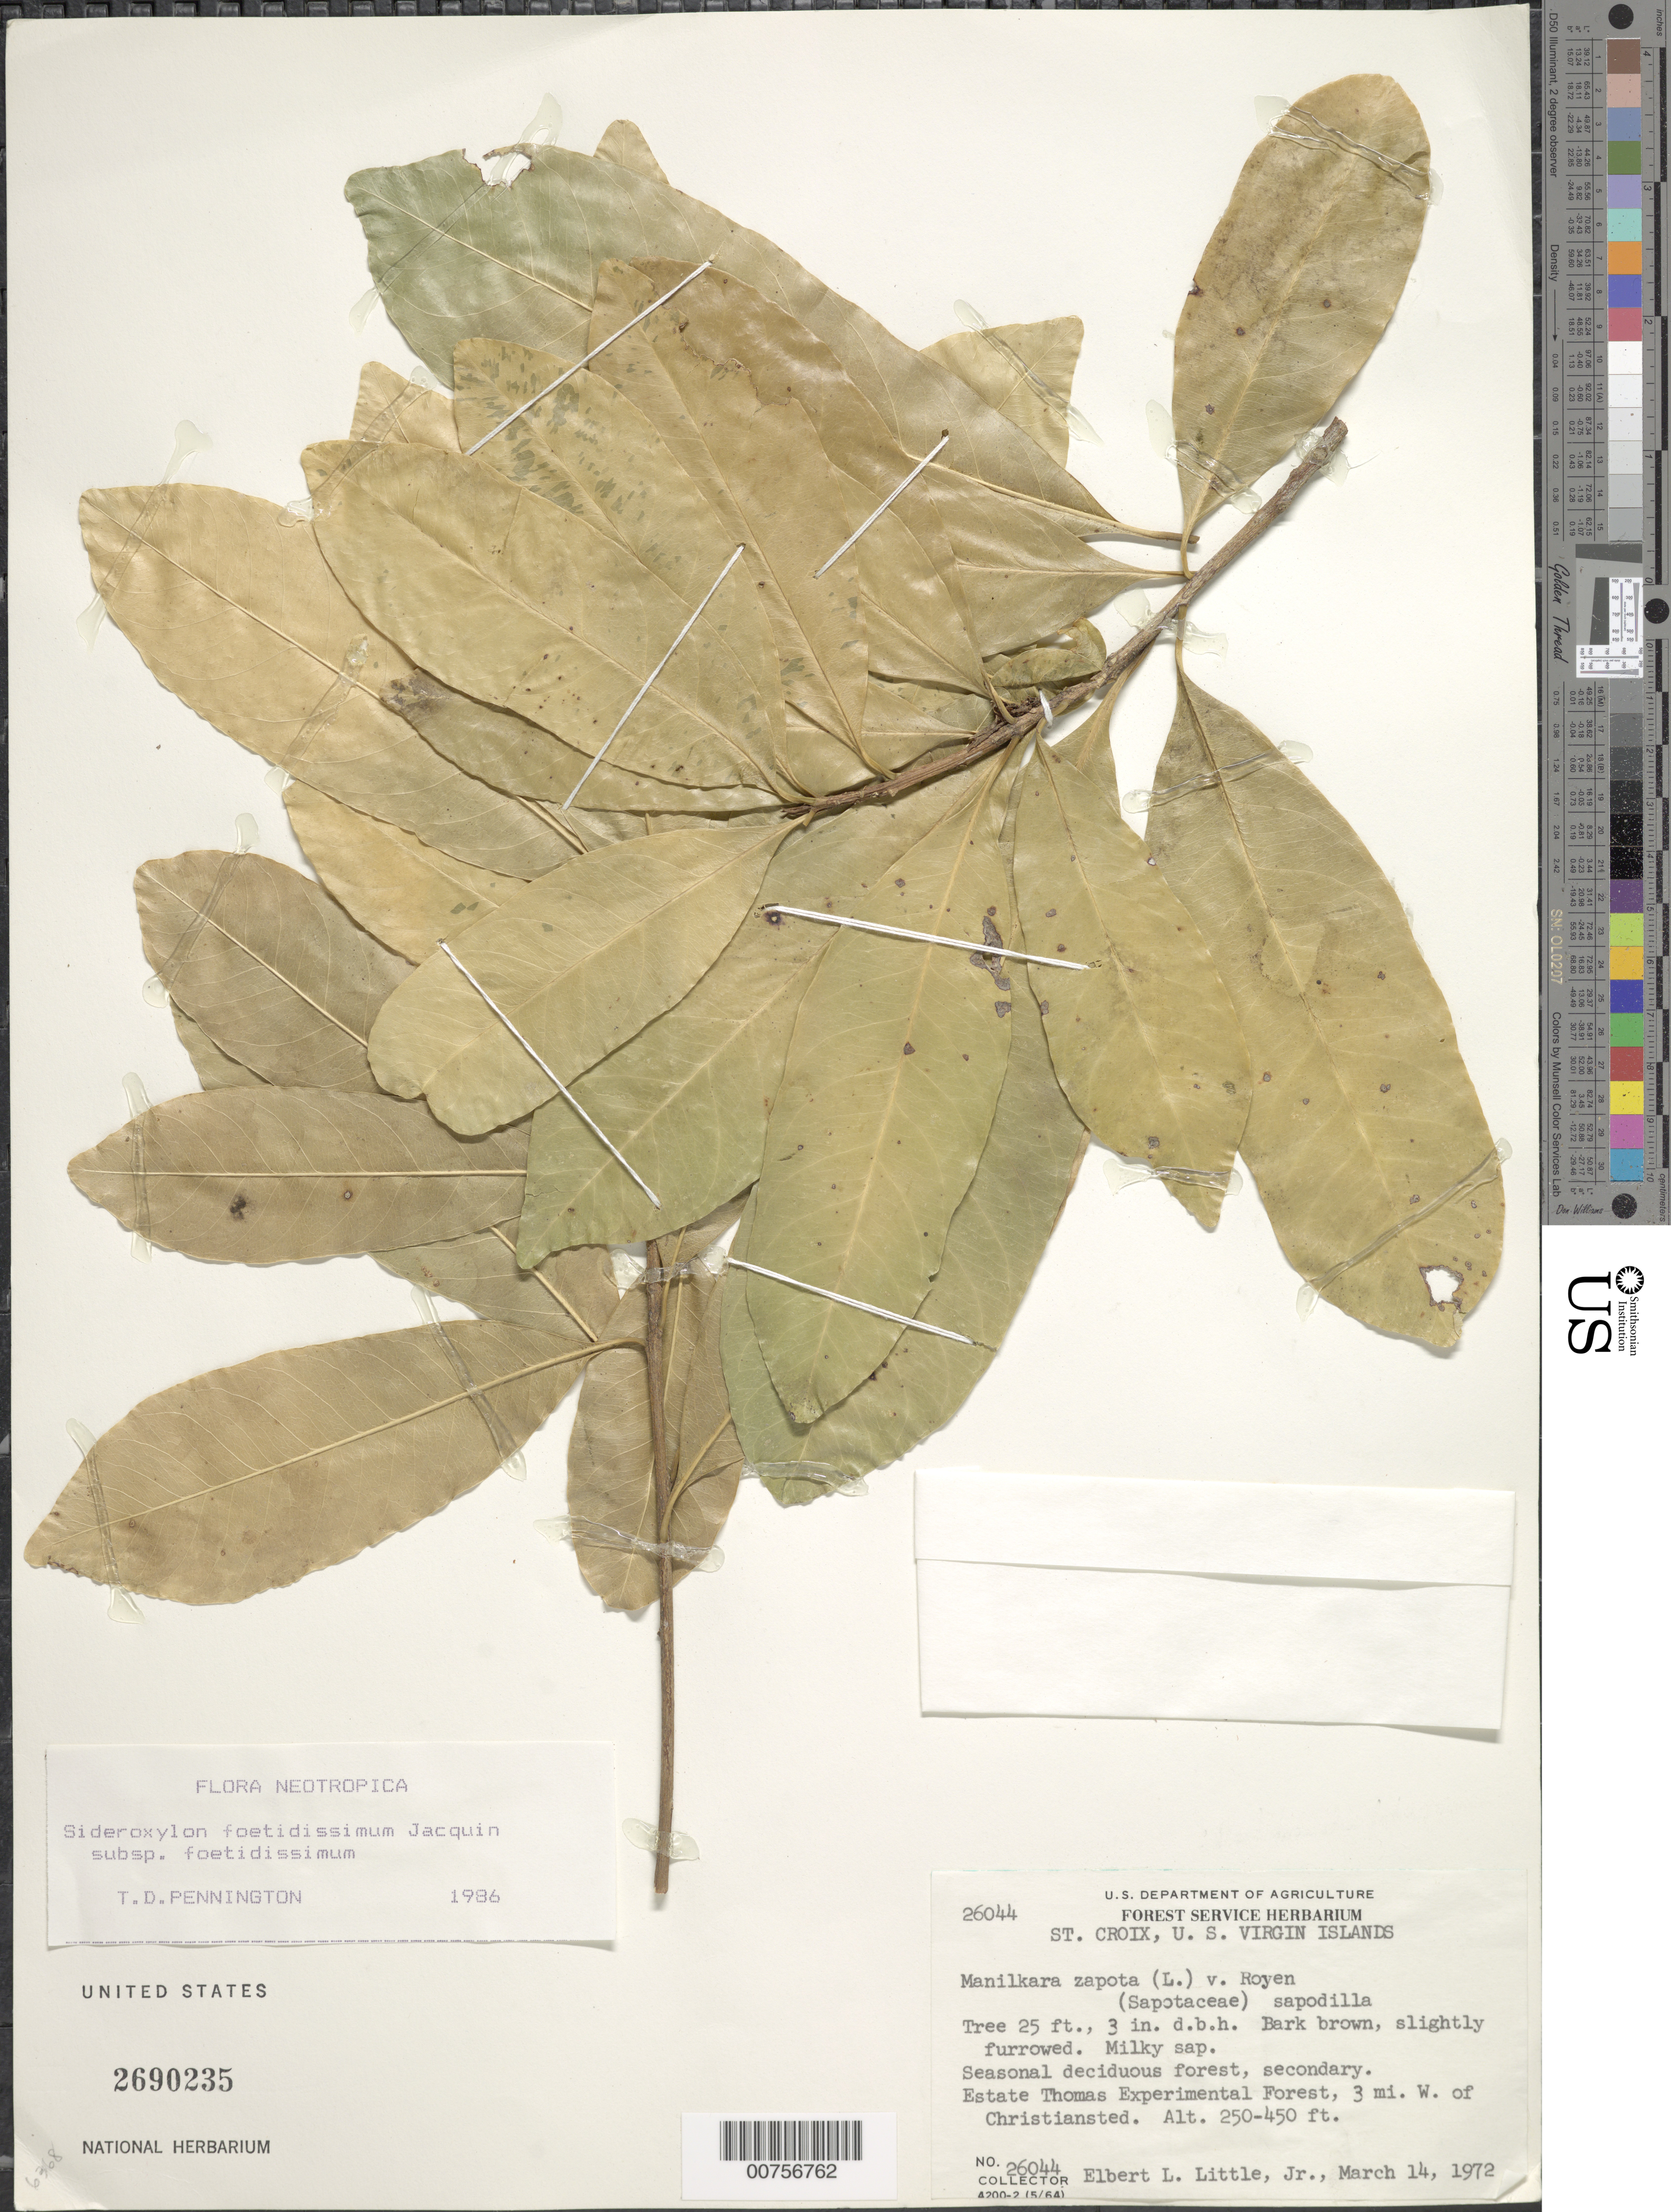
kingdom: Plantae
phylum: Tracheophyta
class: Magnoliopsida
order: Ericales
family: Sapotaceae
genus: Sideroxylon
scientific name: Sideroxylon foetidissimum subsp. foetidissimum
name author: Jacq.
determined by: Pennington, T. D., (K)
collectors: E. L. Little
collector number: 26044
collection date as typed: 14 Mar 1972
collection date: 1972-03-14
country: U.S. Virgin Islands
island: St. Croix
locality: Estate Thomas Experimental Forest, 3 mi. W of Christiansted.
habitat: Seasonal deciduous forest, secondary.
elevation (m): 76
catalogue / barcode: US 2690235